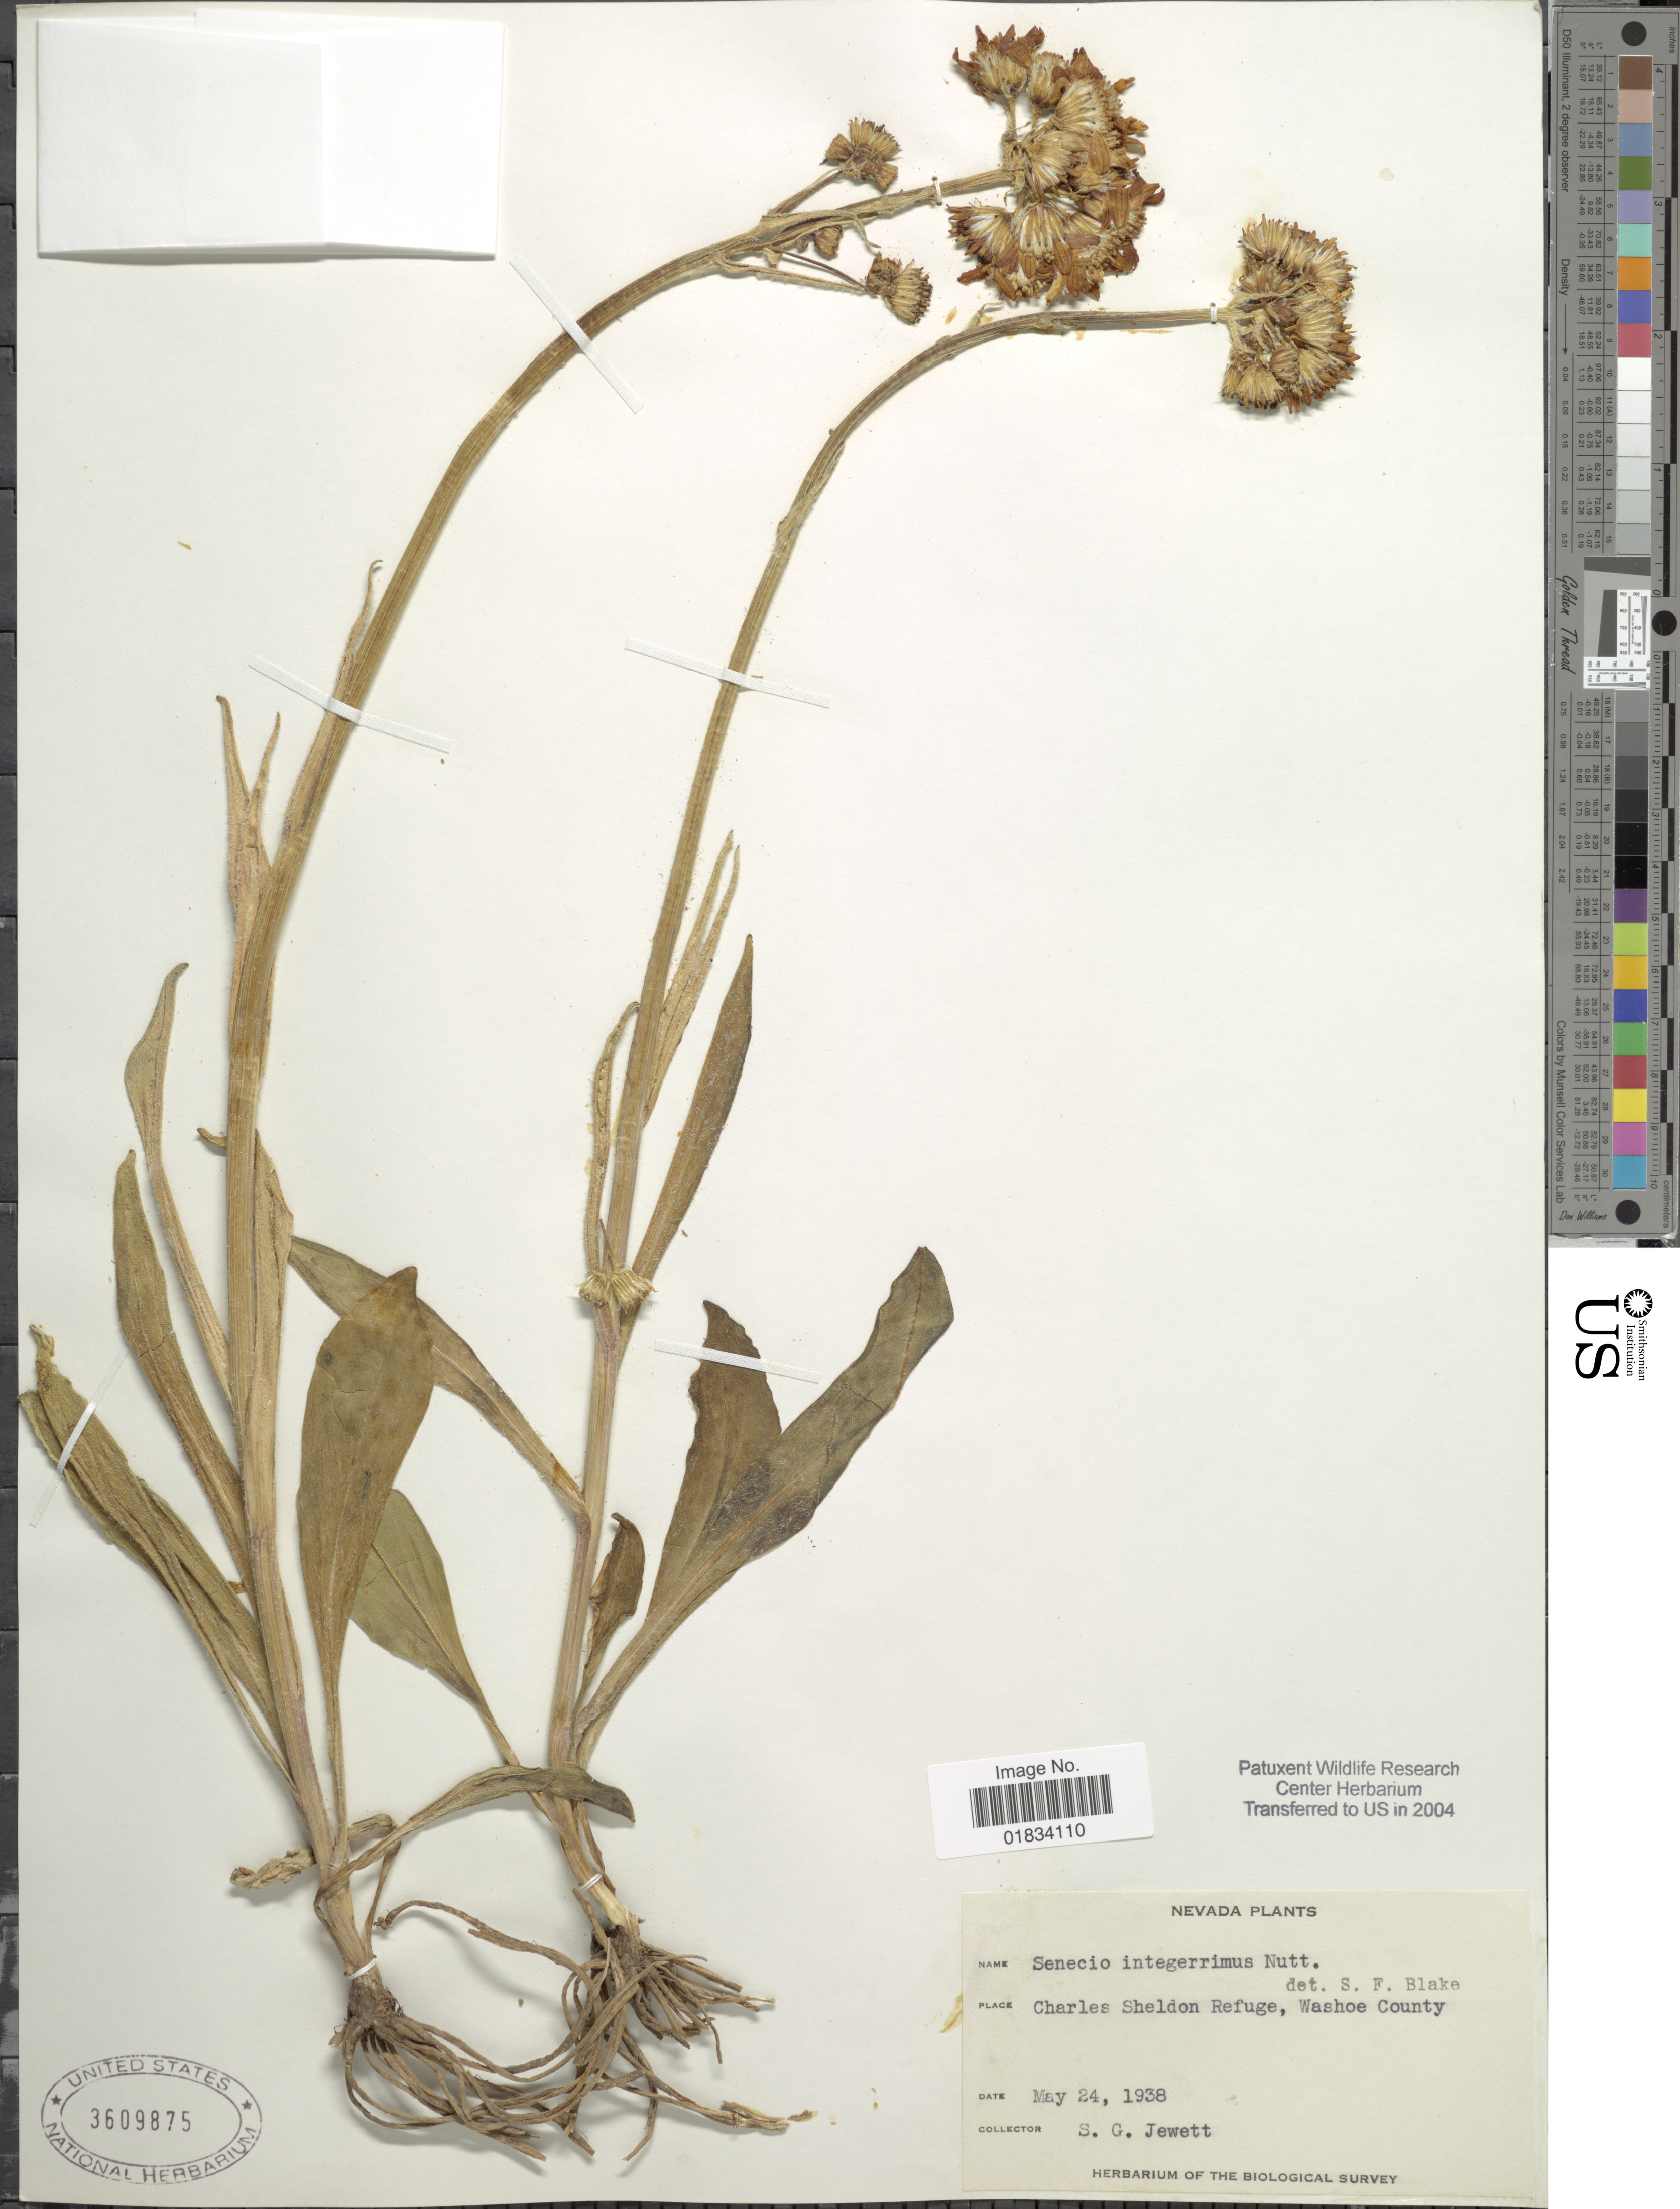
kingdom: Plantae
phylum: Tracheophyta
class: Magnoliopsida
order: Asterales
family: Asteraceae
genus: Senecio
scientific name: Senecio integerrimus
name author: Nutt.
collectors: S. Jewett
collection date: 1938-05-24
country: United States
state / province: Nevada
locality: Charles Sheldon Refuge, Washoe County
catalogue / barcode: US 3609875